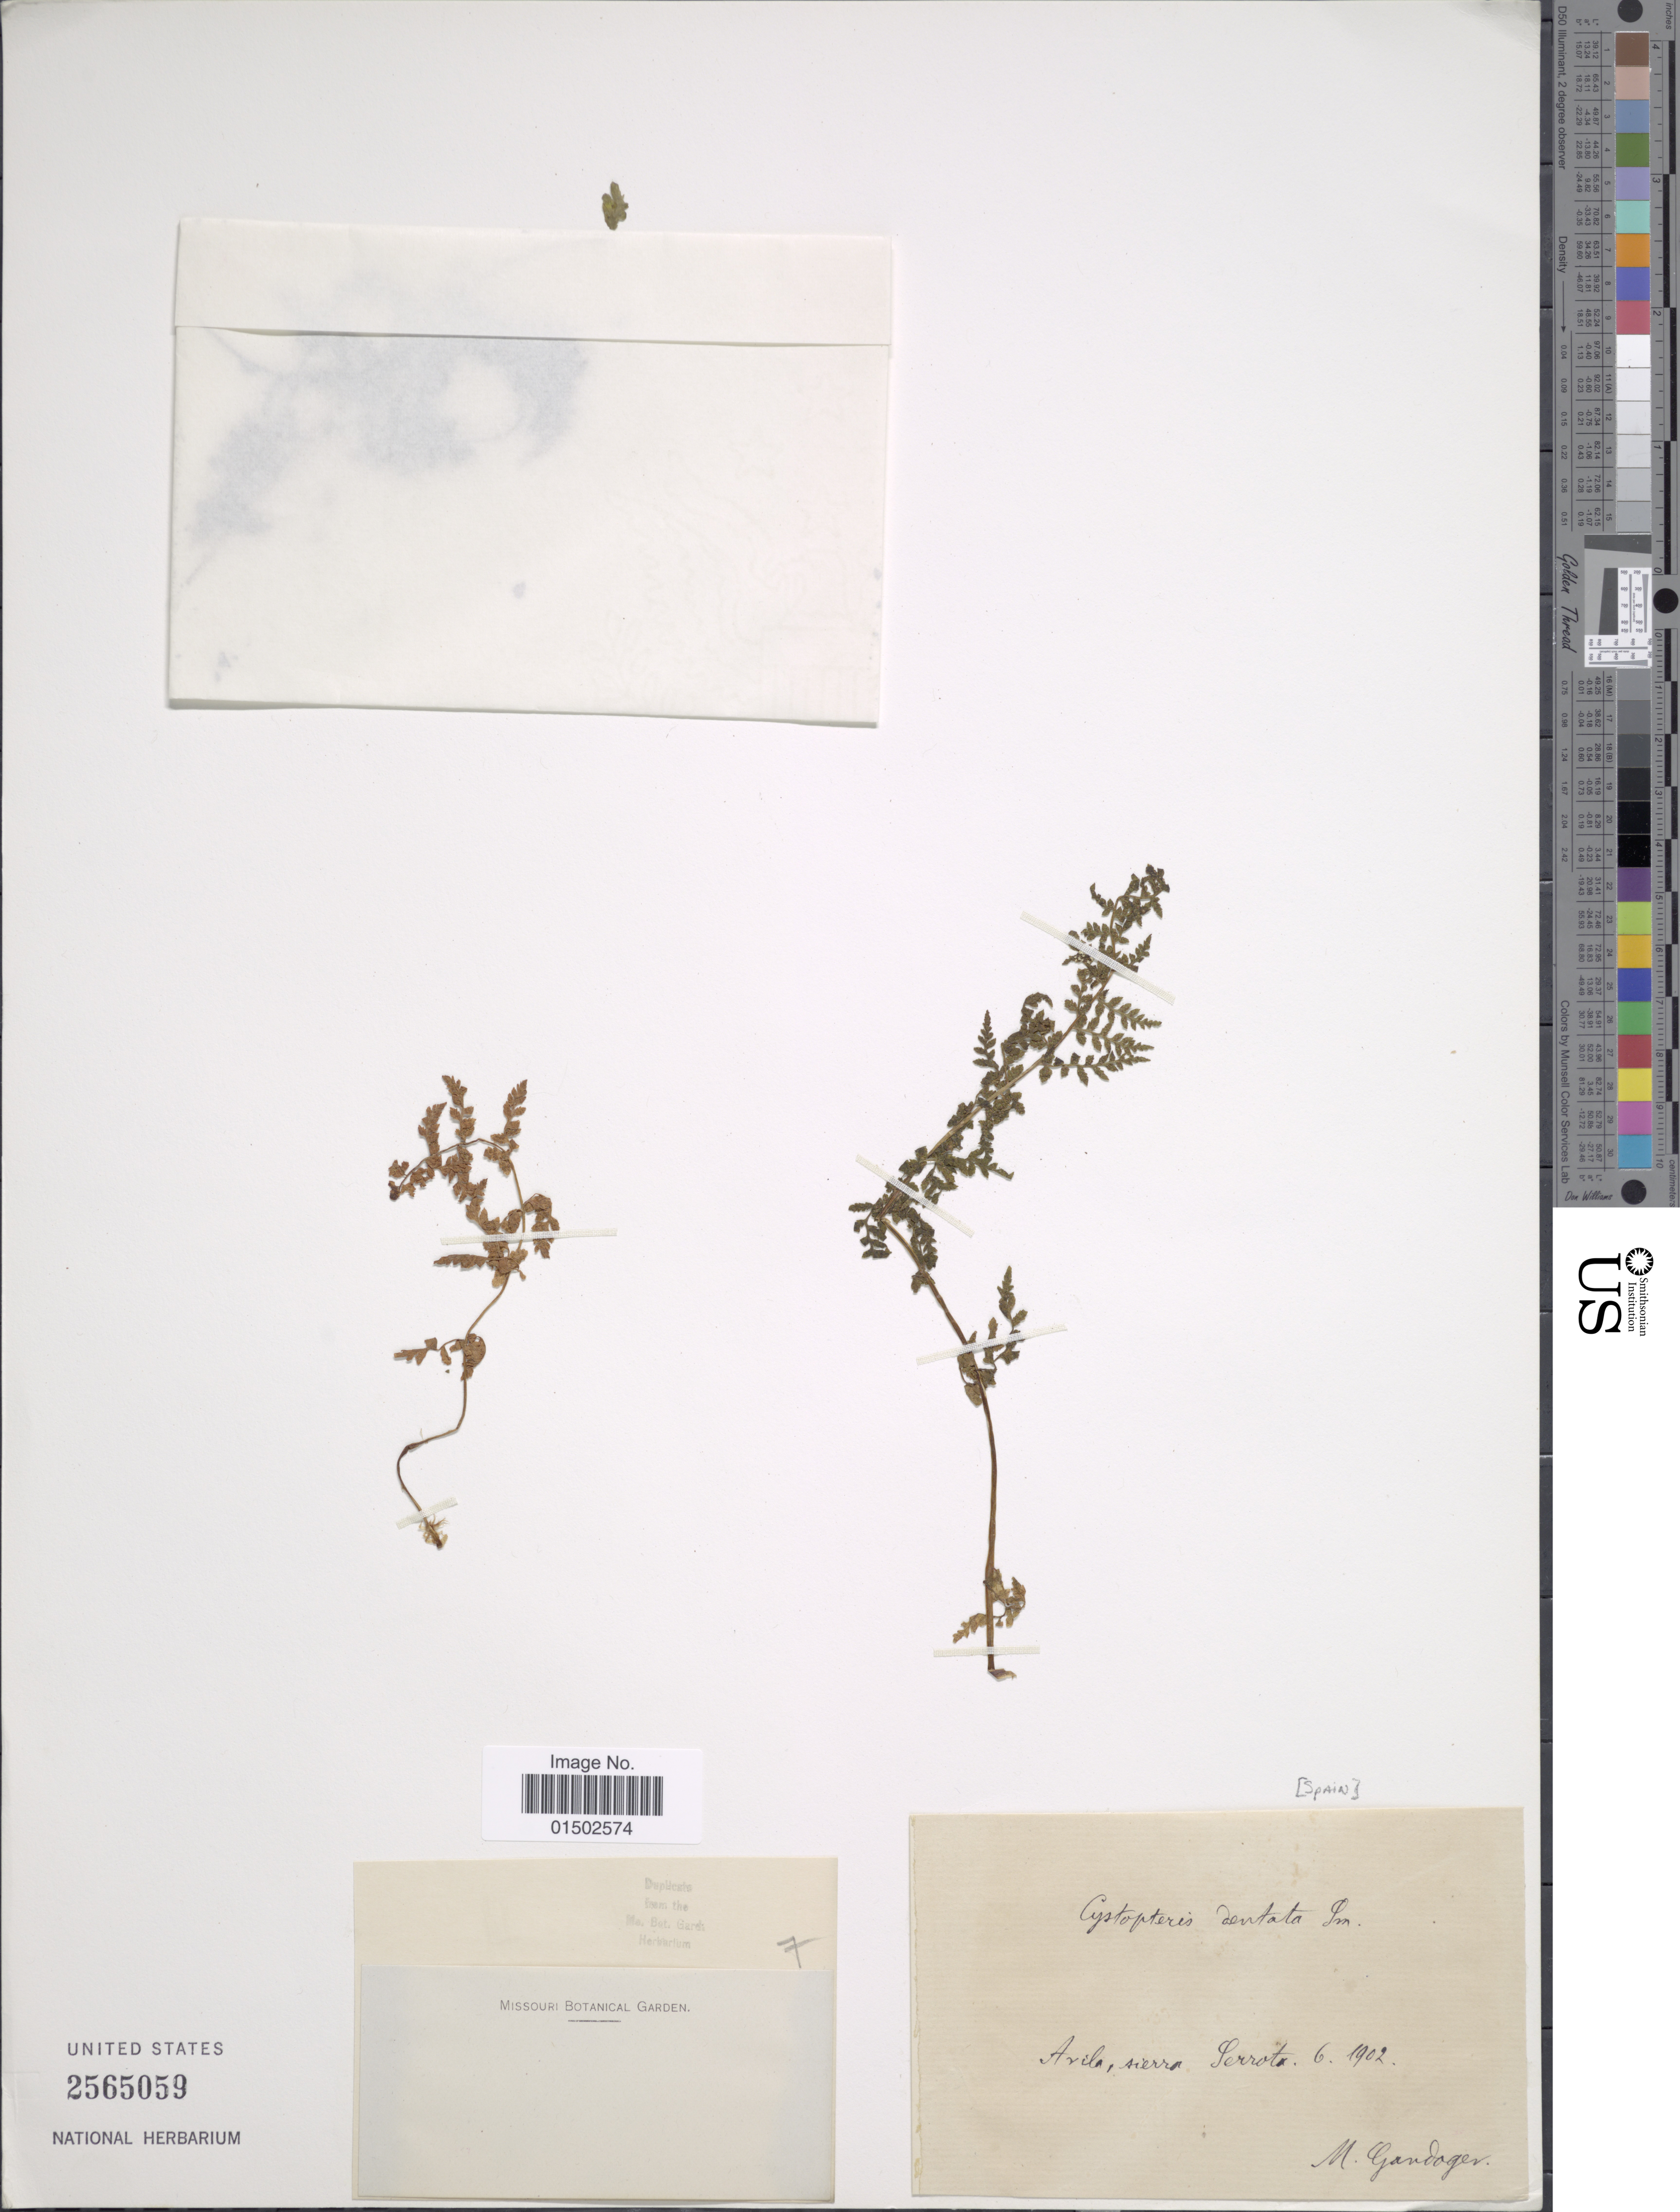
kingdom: Plantae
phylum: Tracheophyta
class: Polypodiopsida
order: Polypodiales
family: Cystopteridaceae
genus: Cystopteris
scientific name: Cystopteris dentata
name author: (Sw.) Desv.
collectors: M. Gandoger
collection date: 1902-06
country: Spain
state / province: Castilla y León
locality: Avila, sierra Serrota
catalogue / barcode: US 2565059